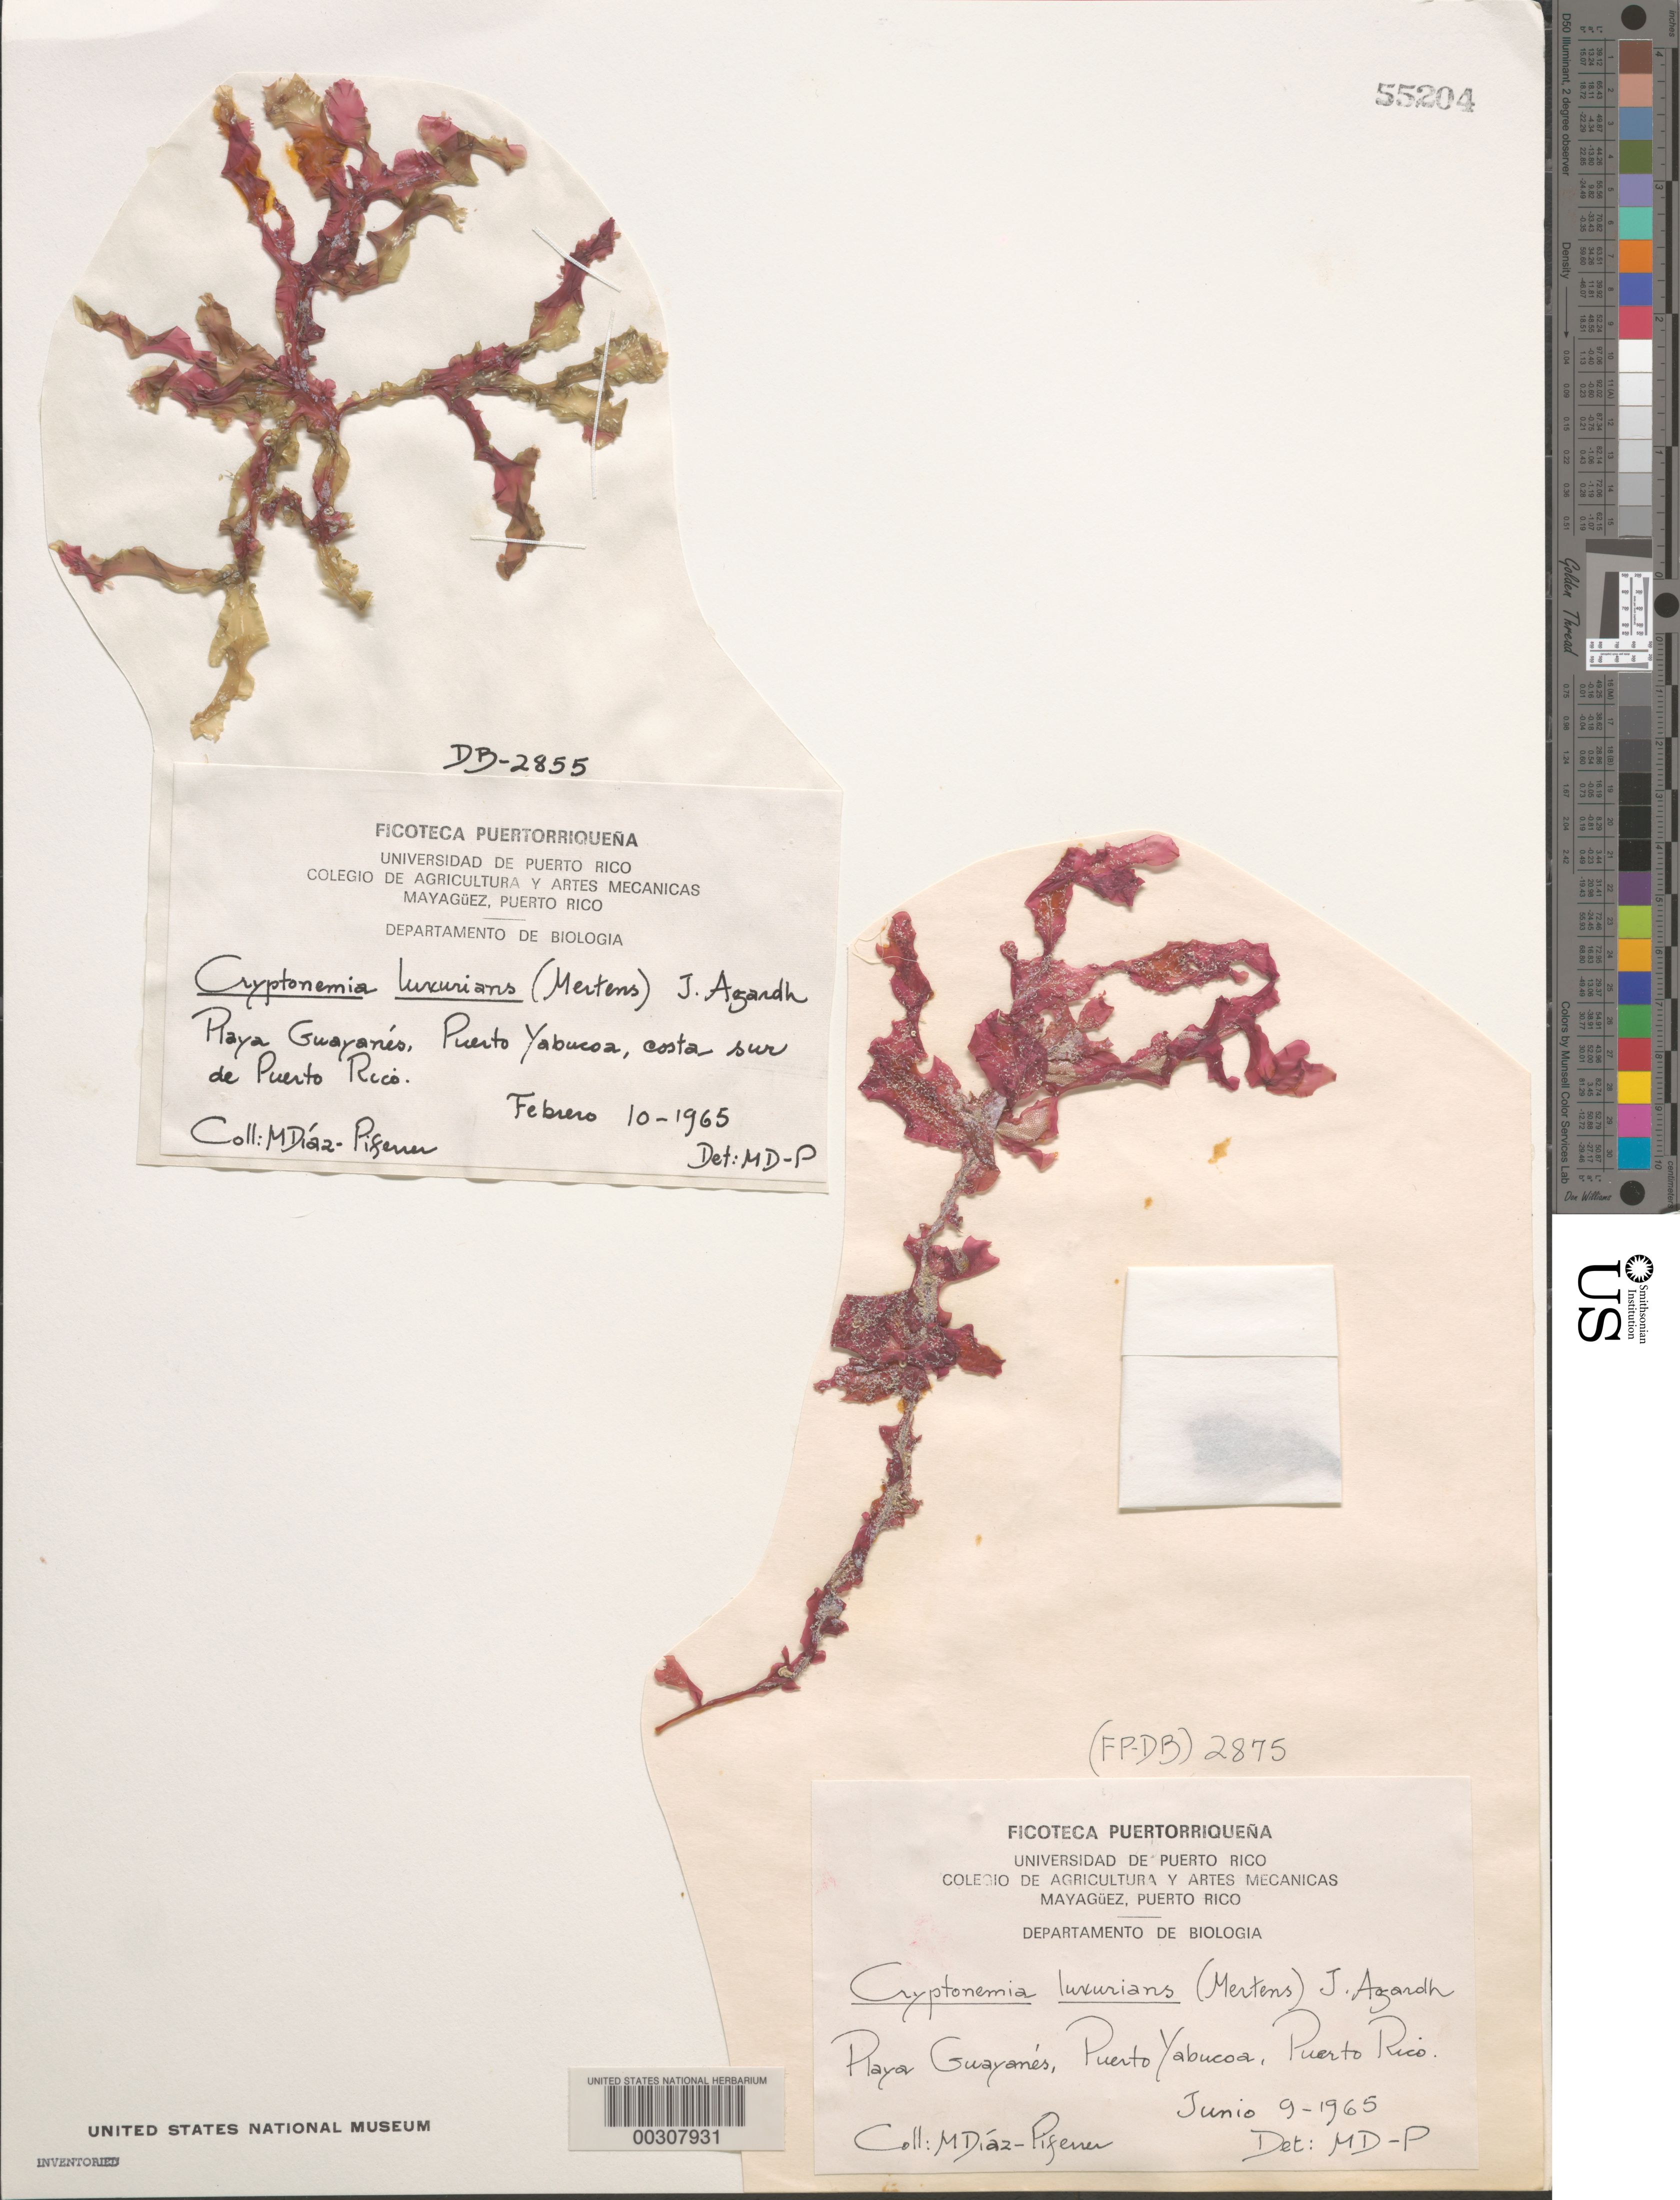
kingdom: Plantae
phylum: Rhodophyta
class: Florideophyceae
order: Halymeniales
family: Halymeniaceae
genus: Cryptonemia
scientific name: Cryptonemia luxurians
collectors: M. Diaz-Piferrer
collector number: (FP-DB)2875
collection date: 1965-06-09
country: Puerto Rico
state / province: Yabucoa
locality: Playa Guayanés, Puerto Yabucoa.